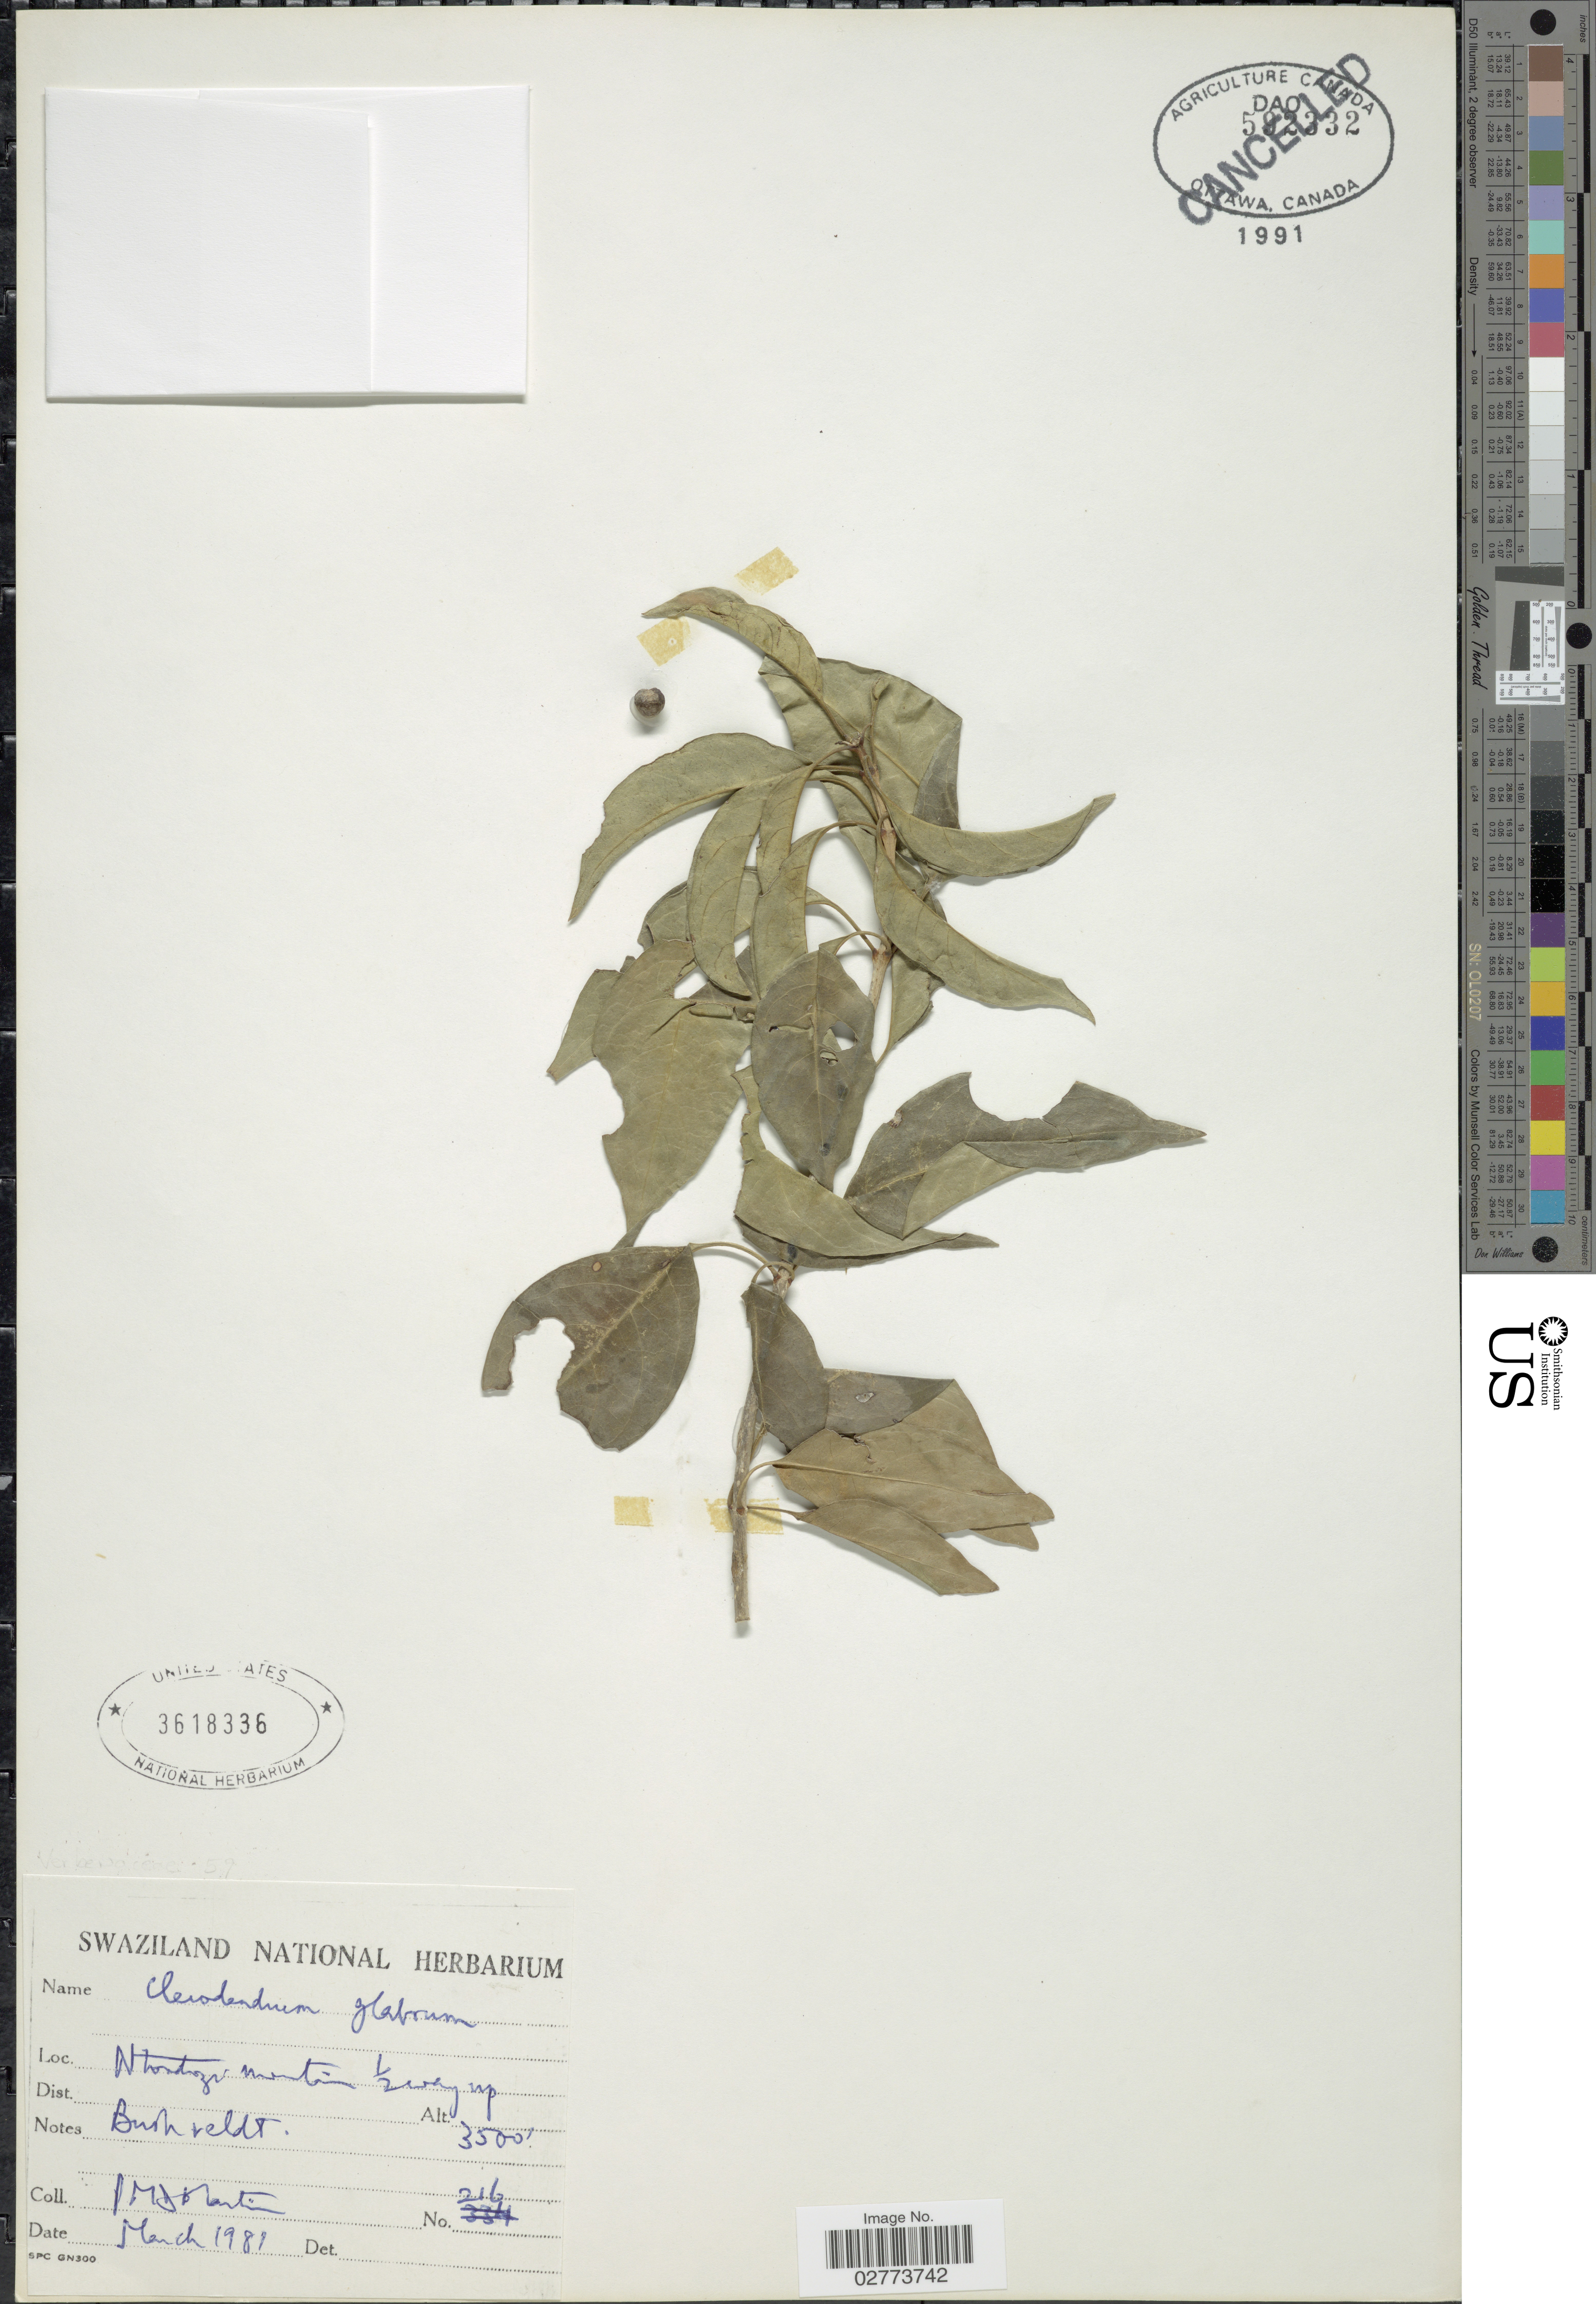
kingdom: Plantae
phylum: Tracheophyta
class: Magnoliopsida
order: Lamiales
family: Lamiaceae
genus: Clerodendrum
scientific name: Clerodendrum glabrum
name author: E. Mey.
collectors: P. M. D. Martin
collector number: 216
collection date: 1981-03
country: Eswatini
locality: Ntontozu mountain [interpreted] ½ way up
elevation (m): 1067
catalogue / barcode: US 3618336